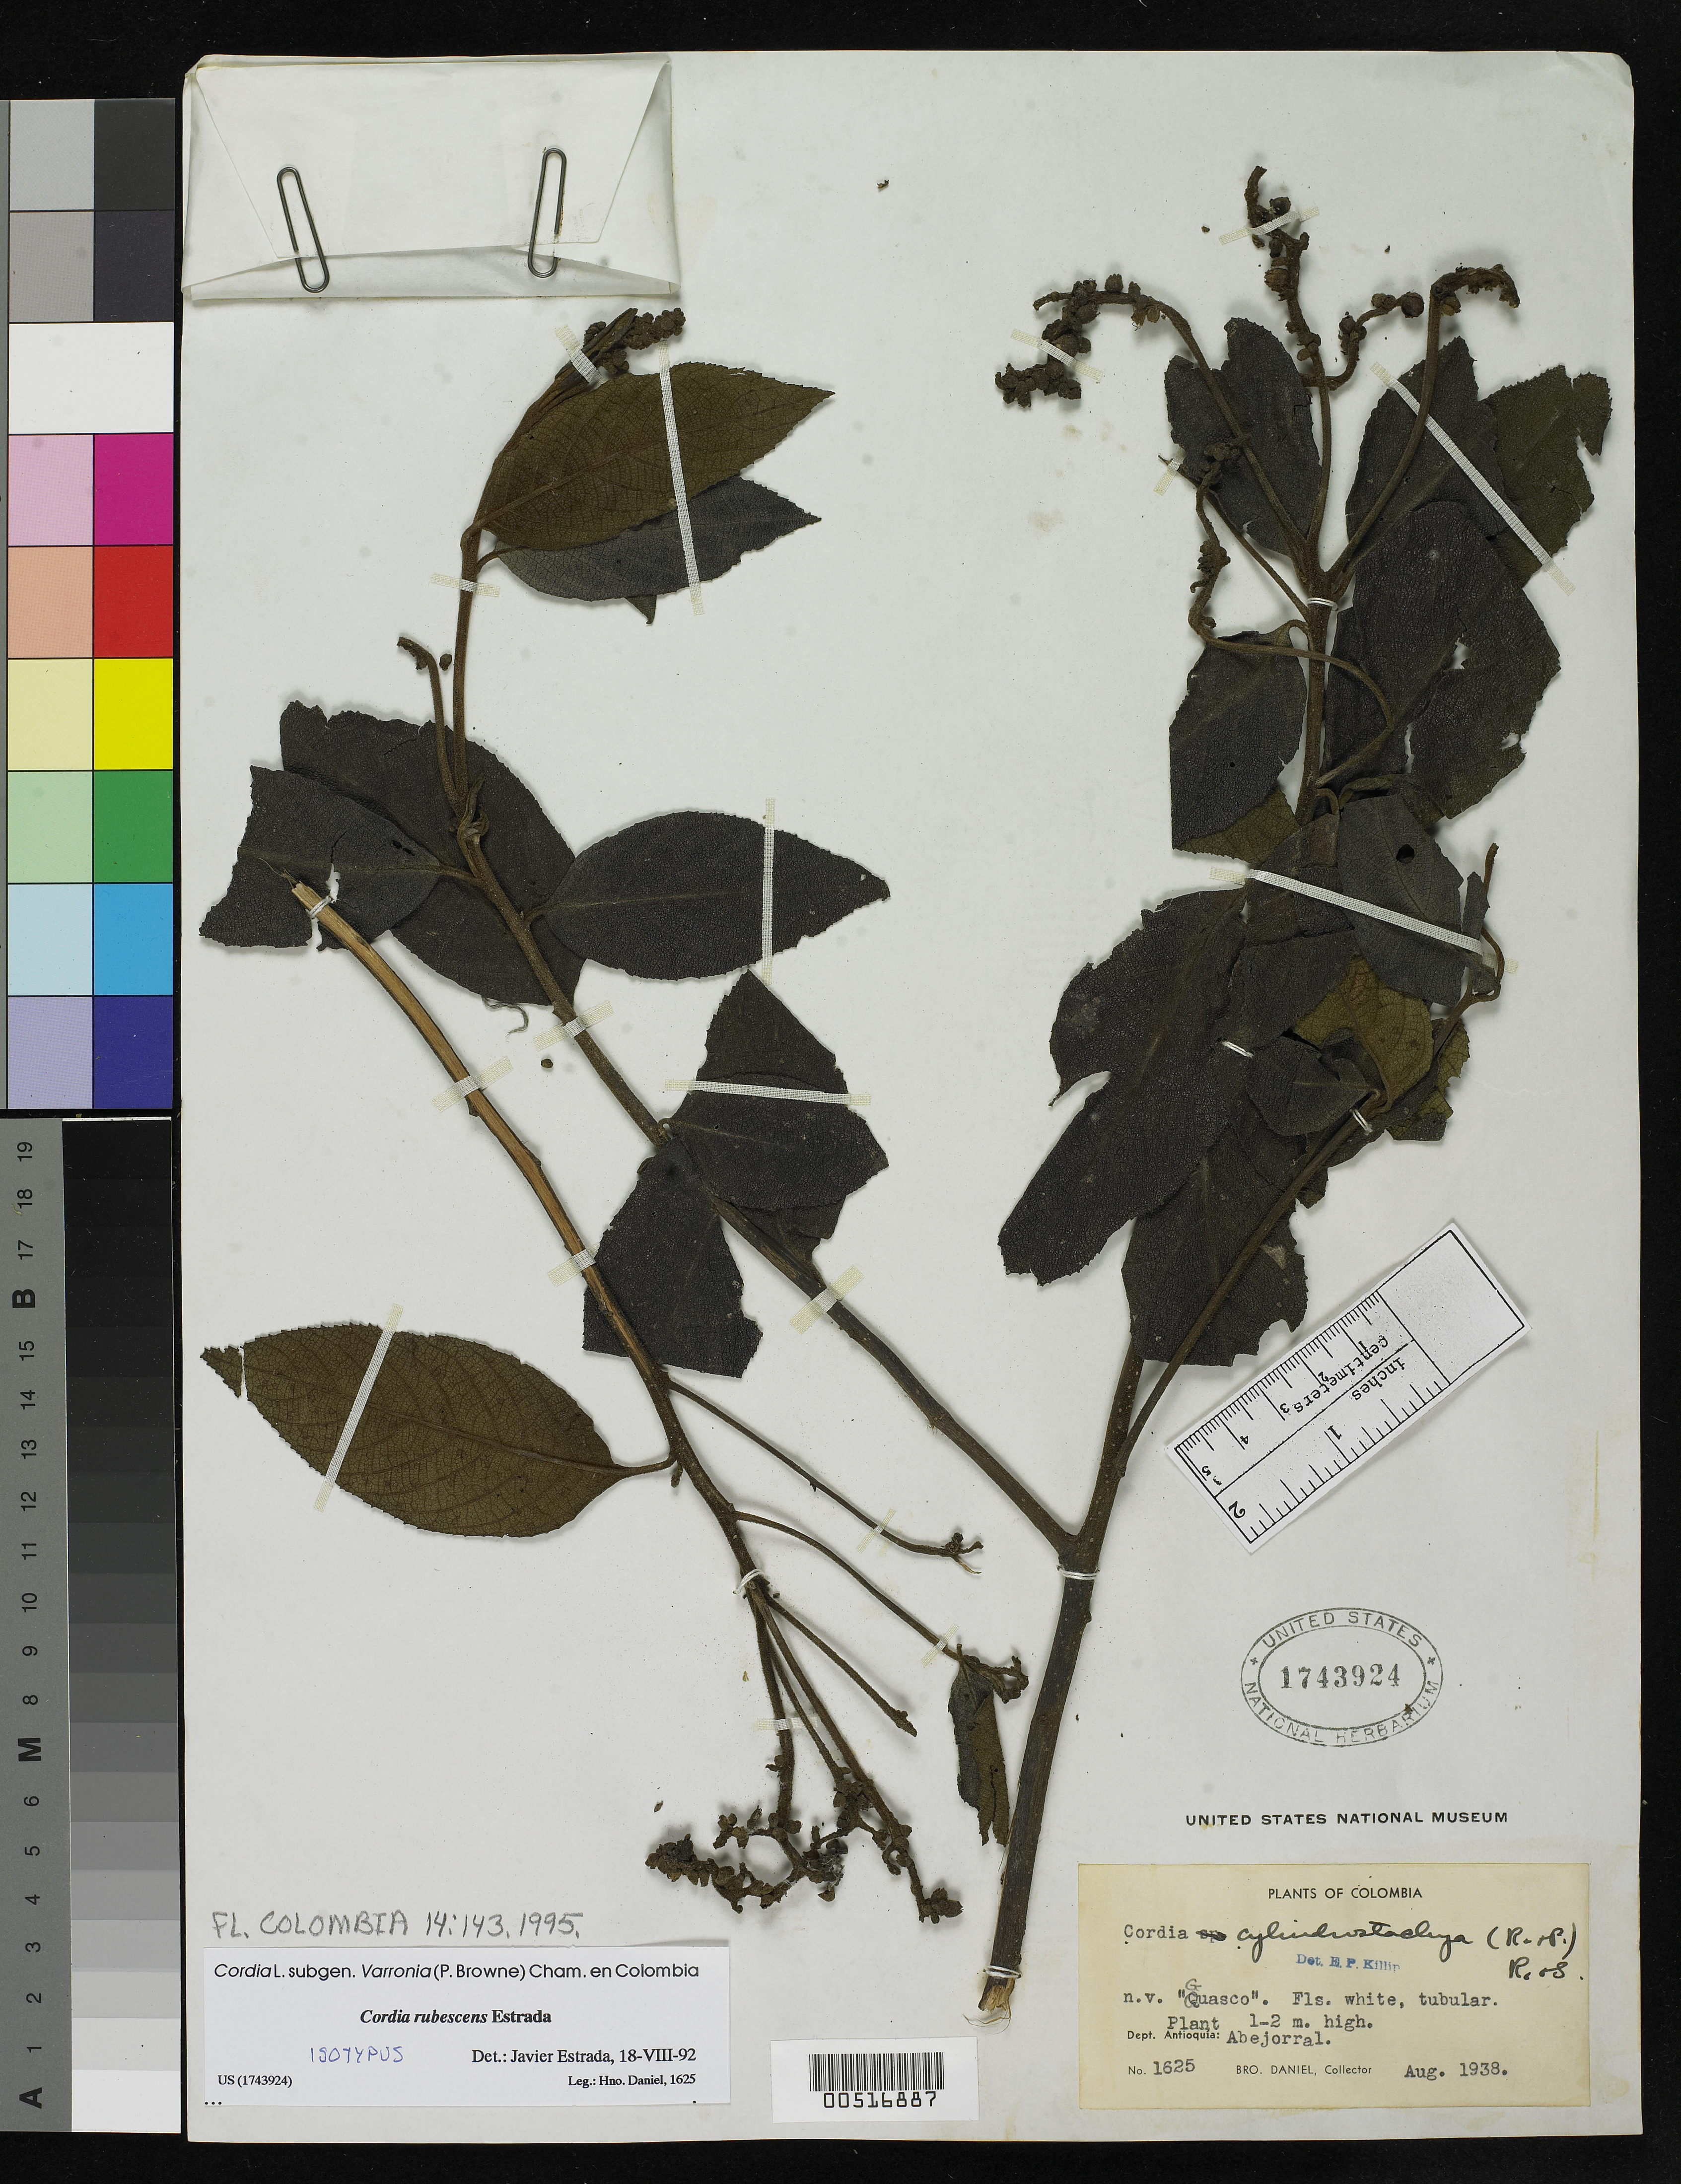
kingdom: Plantae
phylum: Tracheophyta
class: Magnoliopsida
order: Boraginales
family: Cordiaceae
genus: Cordia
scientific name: Cordia rubescens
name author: J. Estrada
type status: Isotype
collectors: Bro. Daniel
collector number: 1625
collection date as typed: Aug 1938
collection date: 1938-08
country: Colombia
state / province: Antioquia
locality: Abejorral.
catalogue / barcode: US 1743924